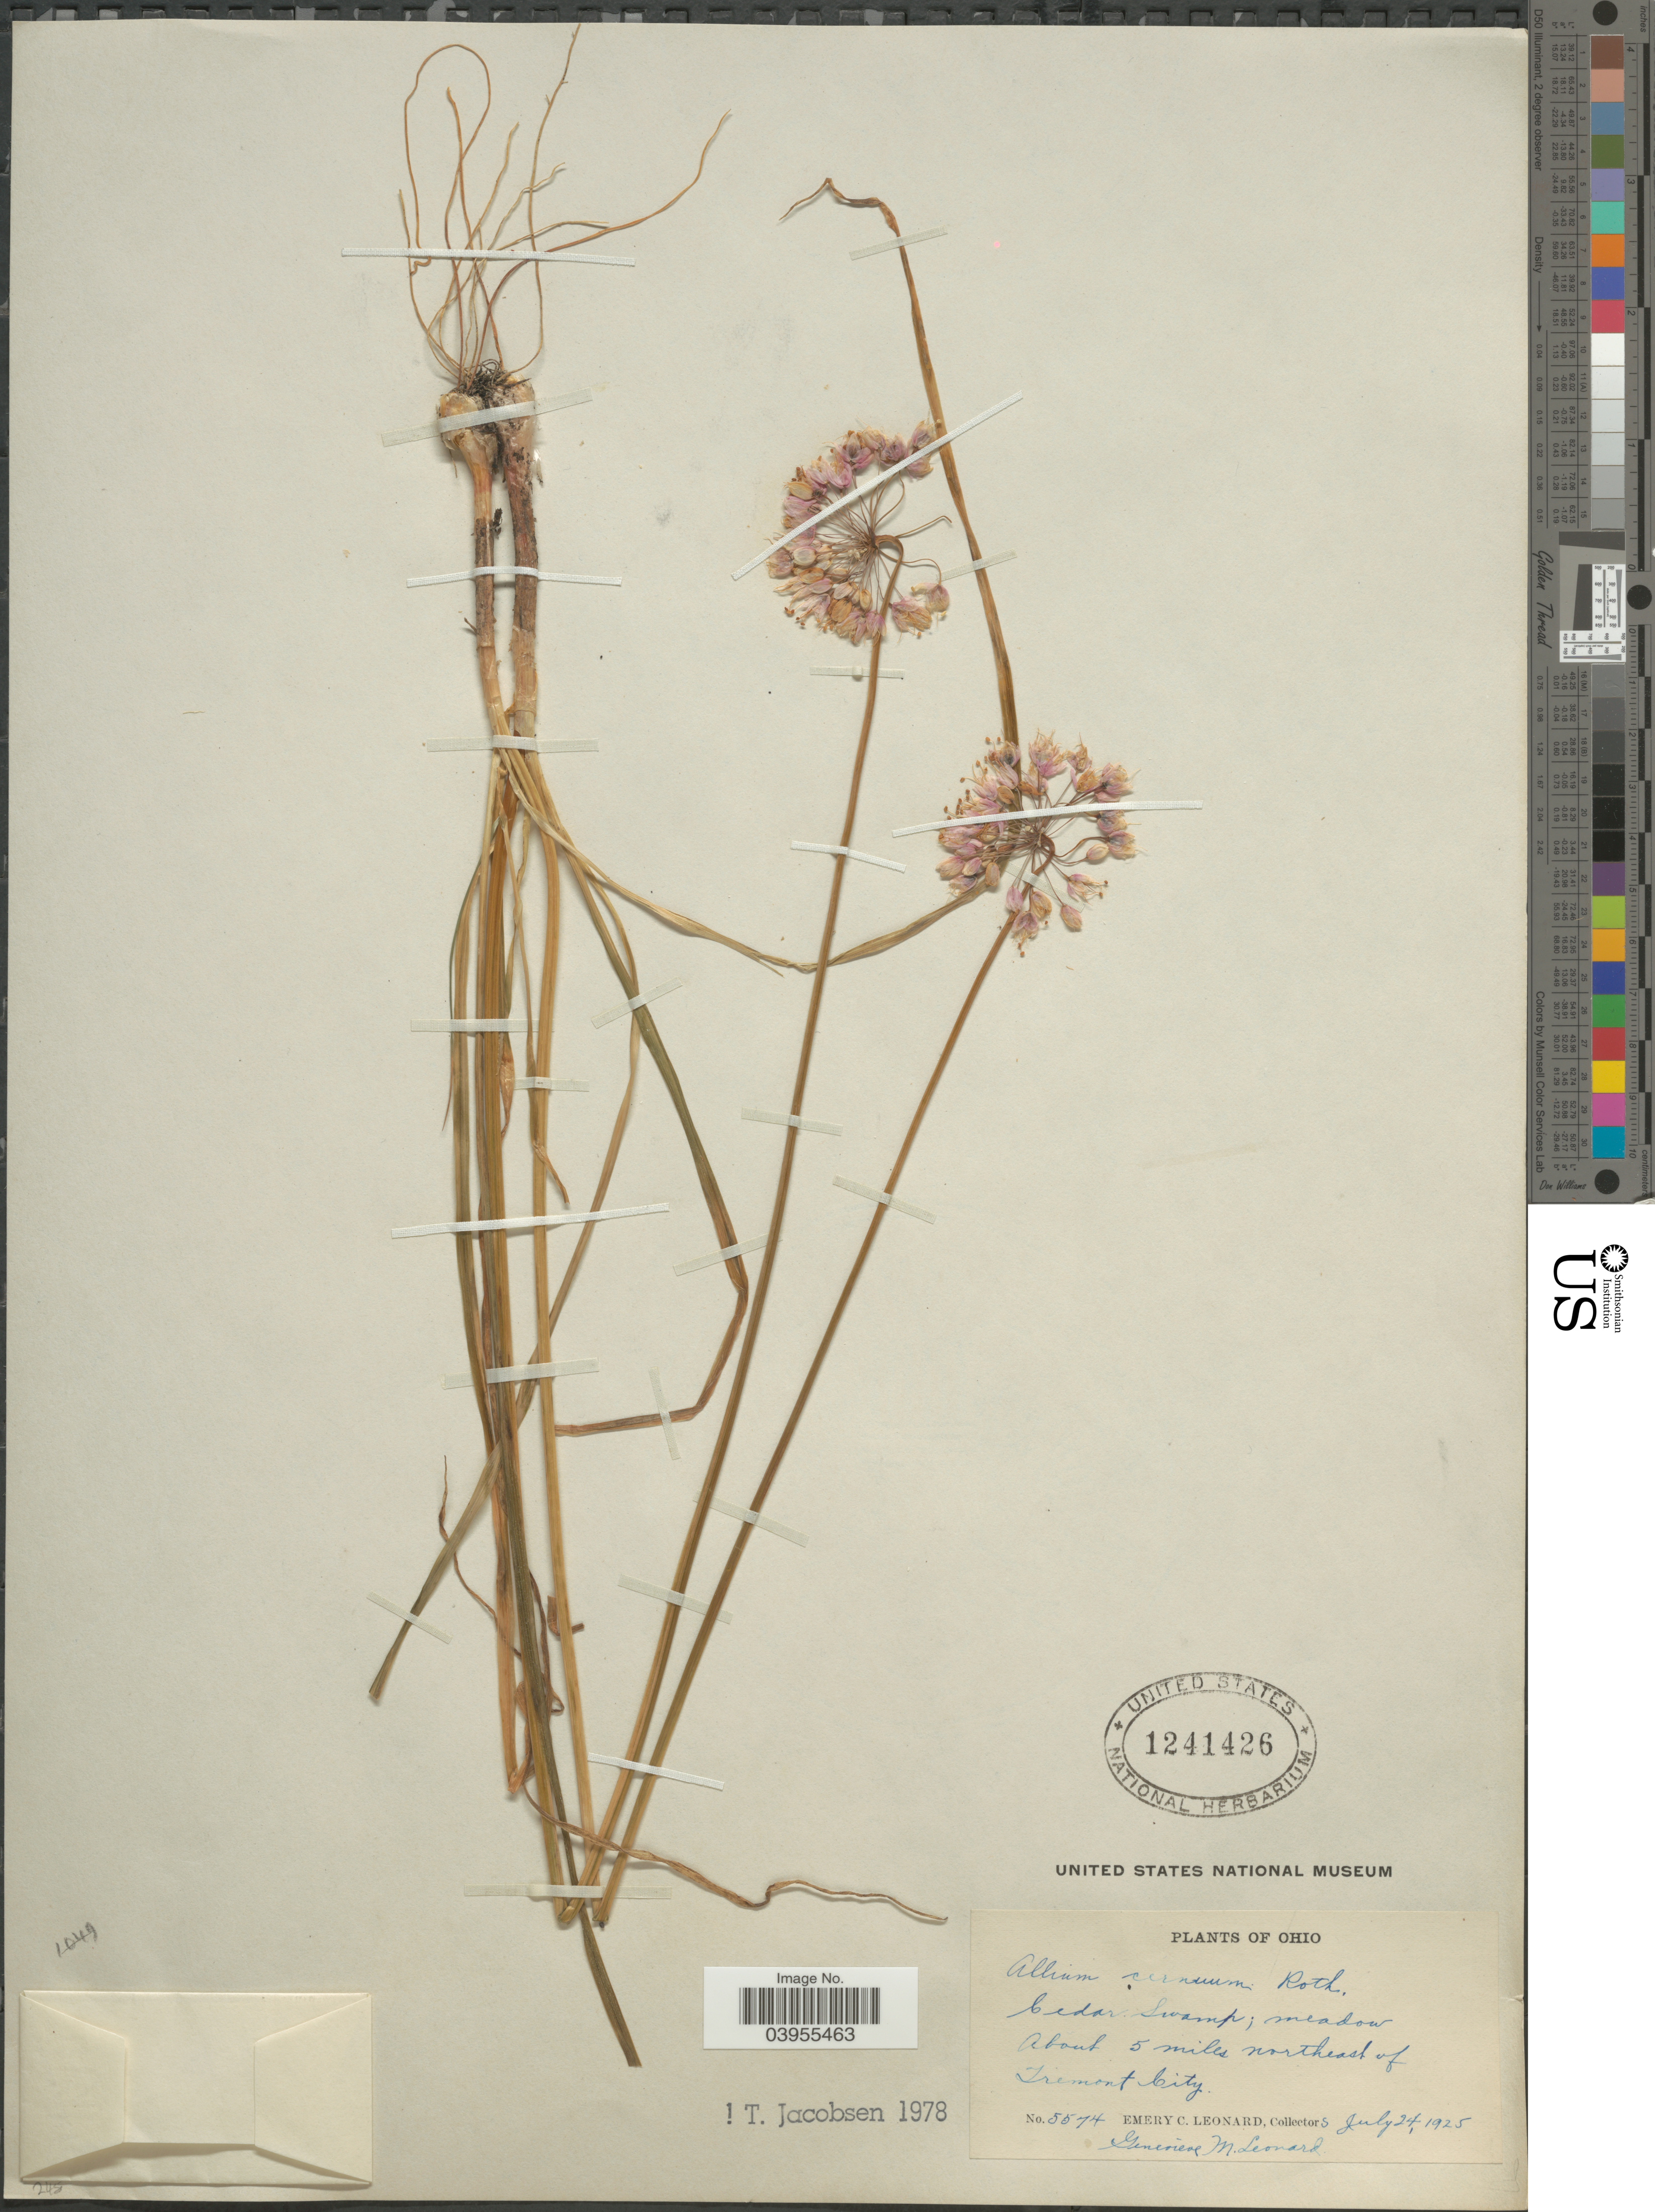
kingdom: Plantae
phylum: Tracheophyta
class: Liliopsida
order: Asparagales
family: Amaryllidaceae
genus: Allium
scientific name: Allium cernuum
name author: Roth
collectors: E. C. Leonard & G. M. Leonard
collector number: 5574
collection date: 1925-07-24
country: United States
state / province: Ohio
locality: Cedar Swamp; meadow about 5 miles northeast of Tremont City.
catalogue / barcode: US 1241426